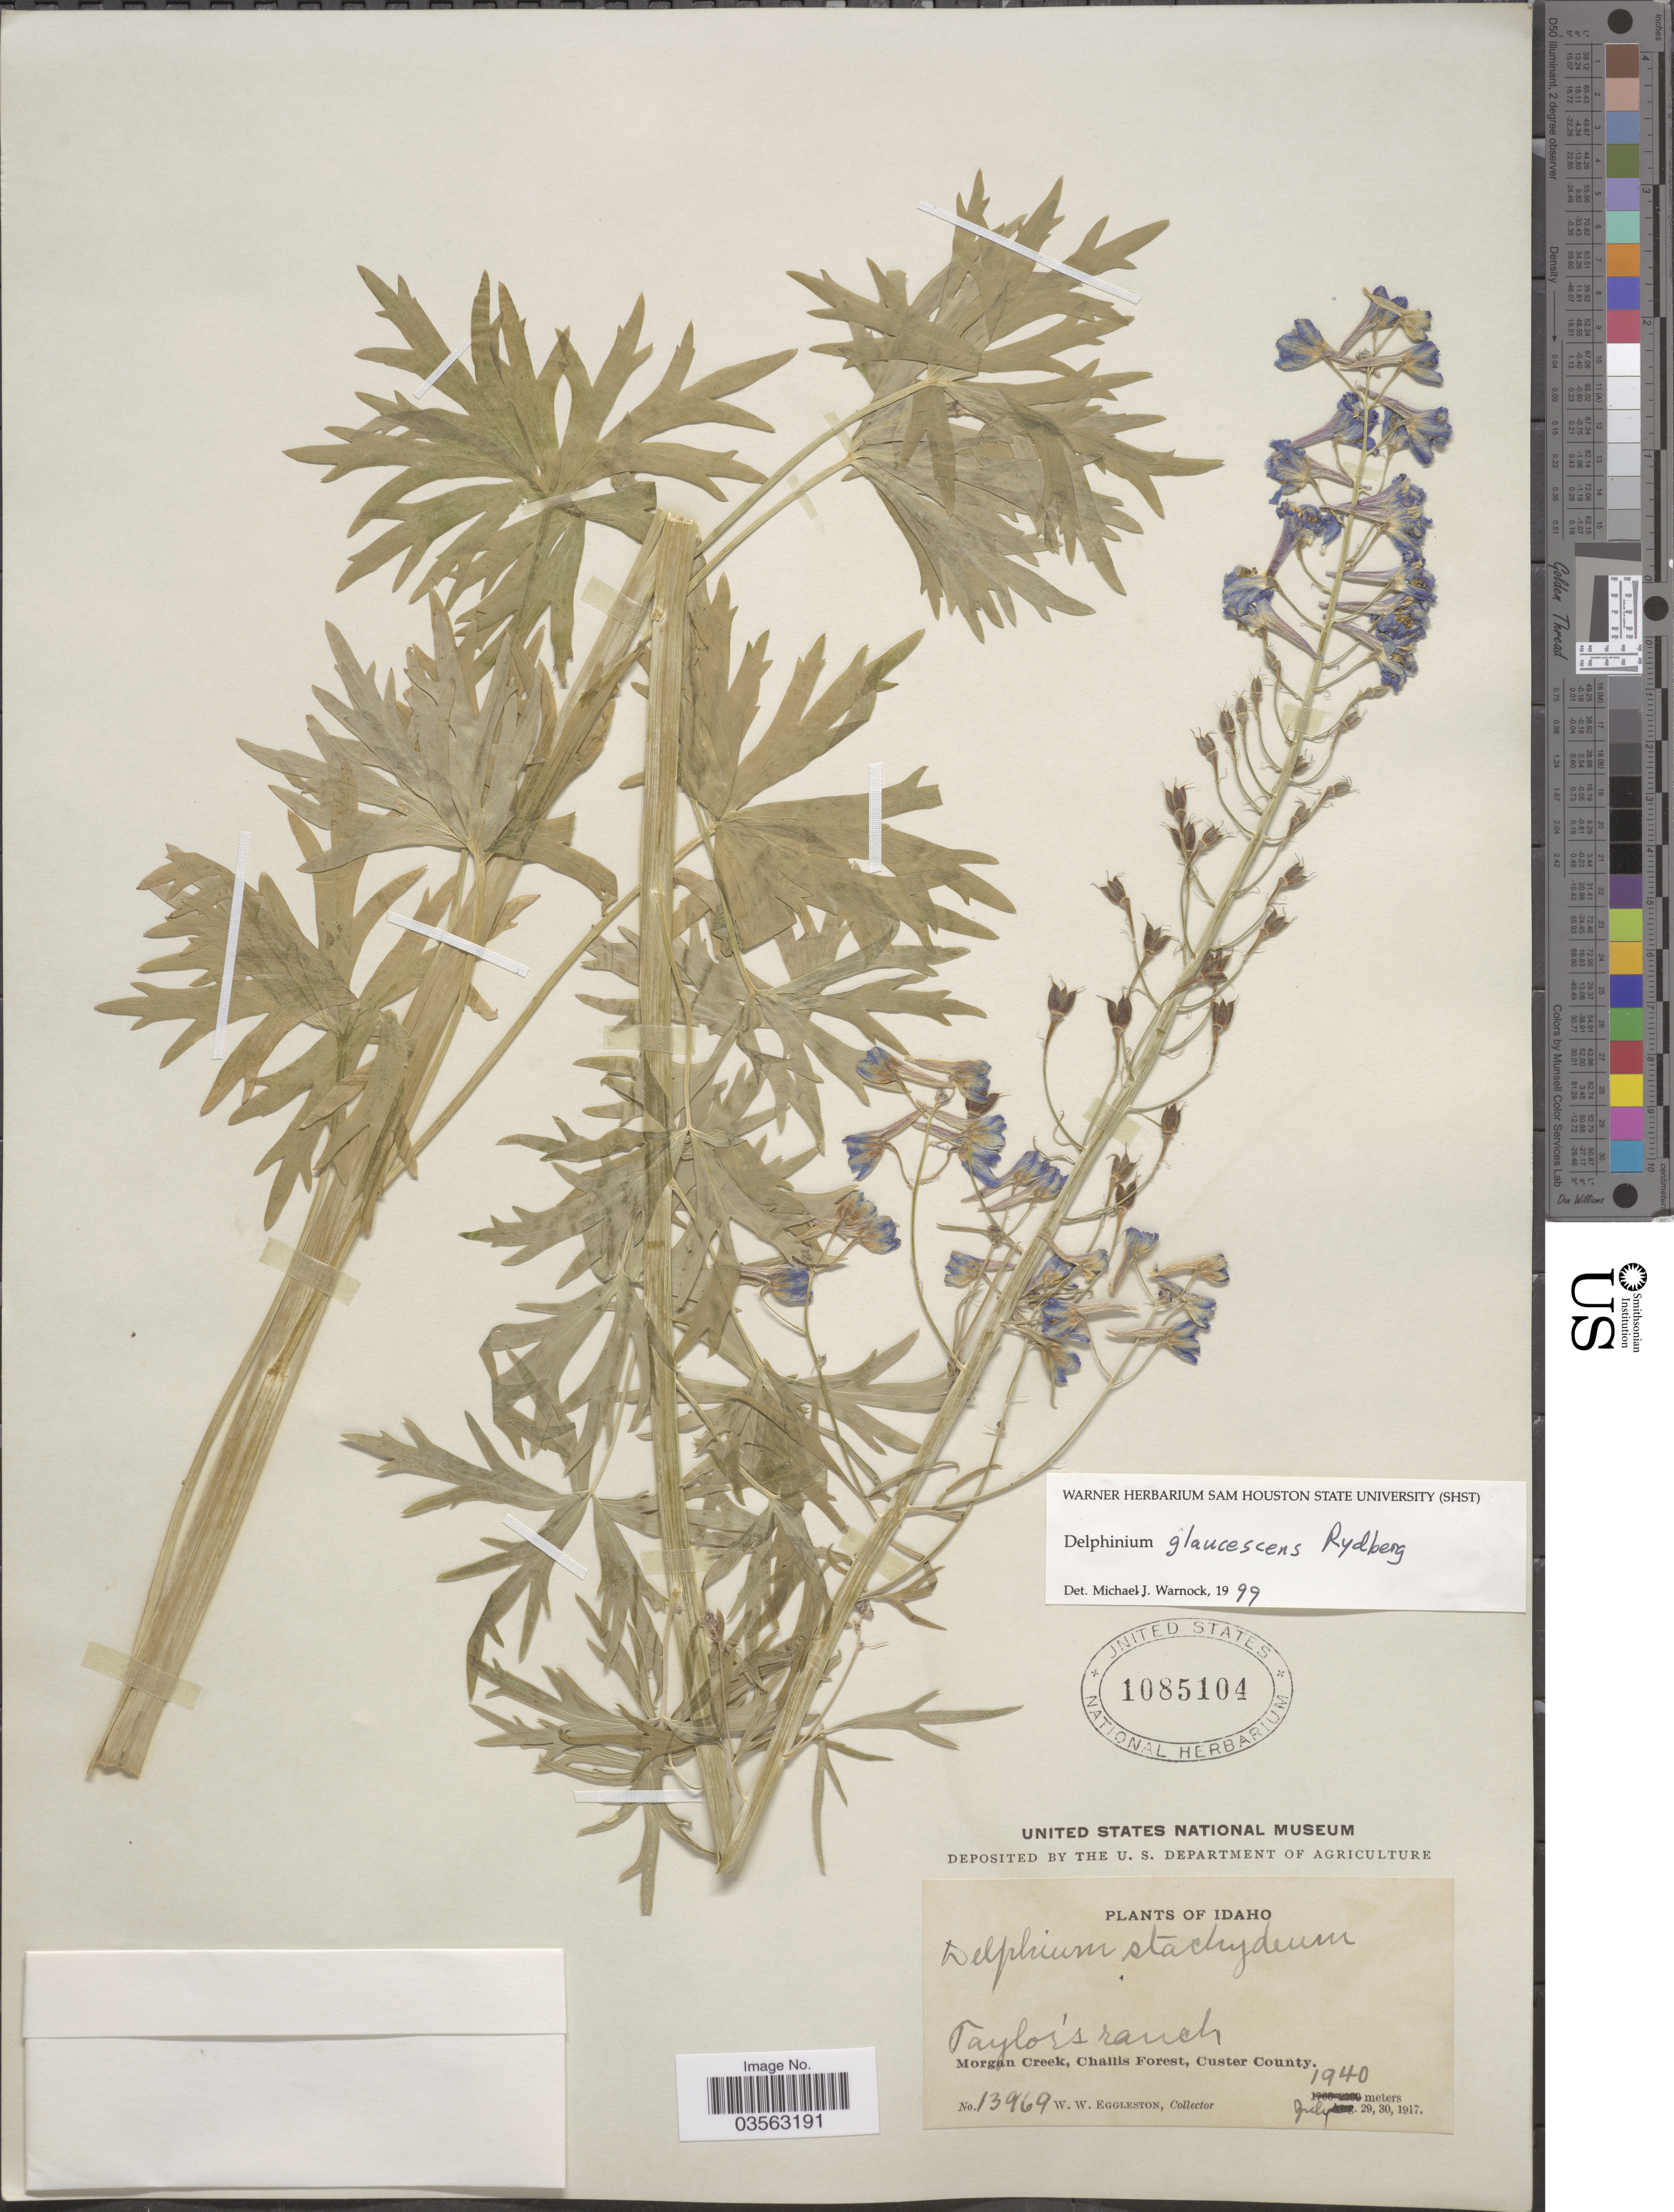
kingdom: Plantae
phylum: Tracheophyta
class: Magnoliopsida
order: Ranunculales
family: Ranunculaceae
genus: Delphinium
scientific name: Delphinium glaucescens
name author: Rydb.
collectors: W. W. Eggleston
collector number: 13969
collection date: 1917-07-29/1917-07-30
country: United States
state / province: Idaho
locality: Taylor's ranch. Morgan Creek, Challis Forest, Custer County.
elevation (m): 1940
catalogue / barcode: US 1085104